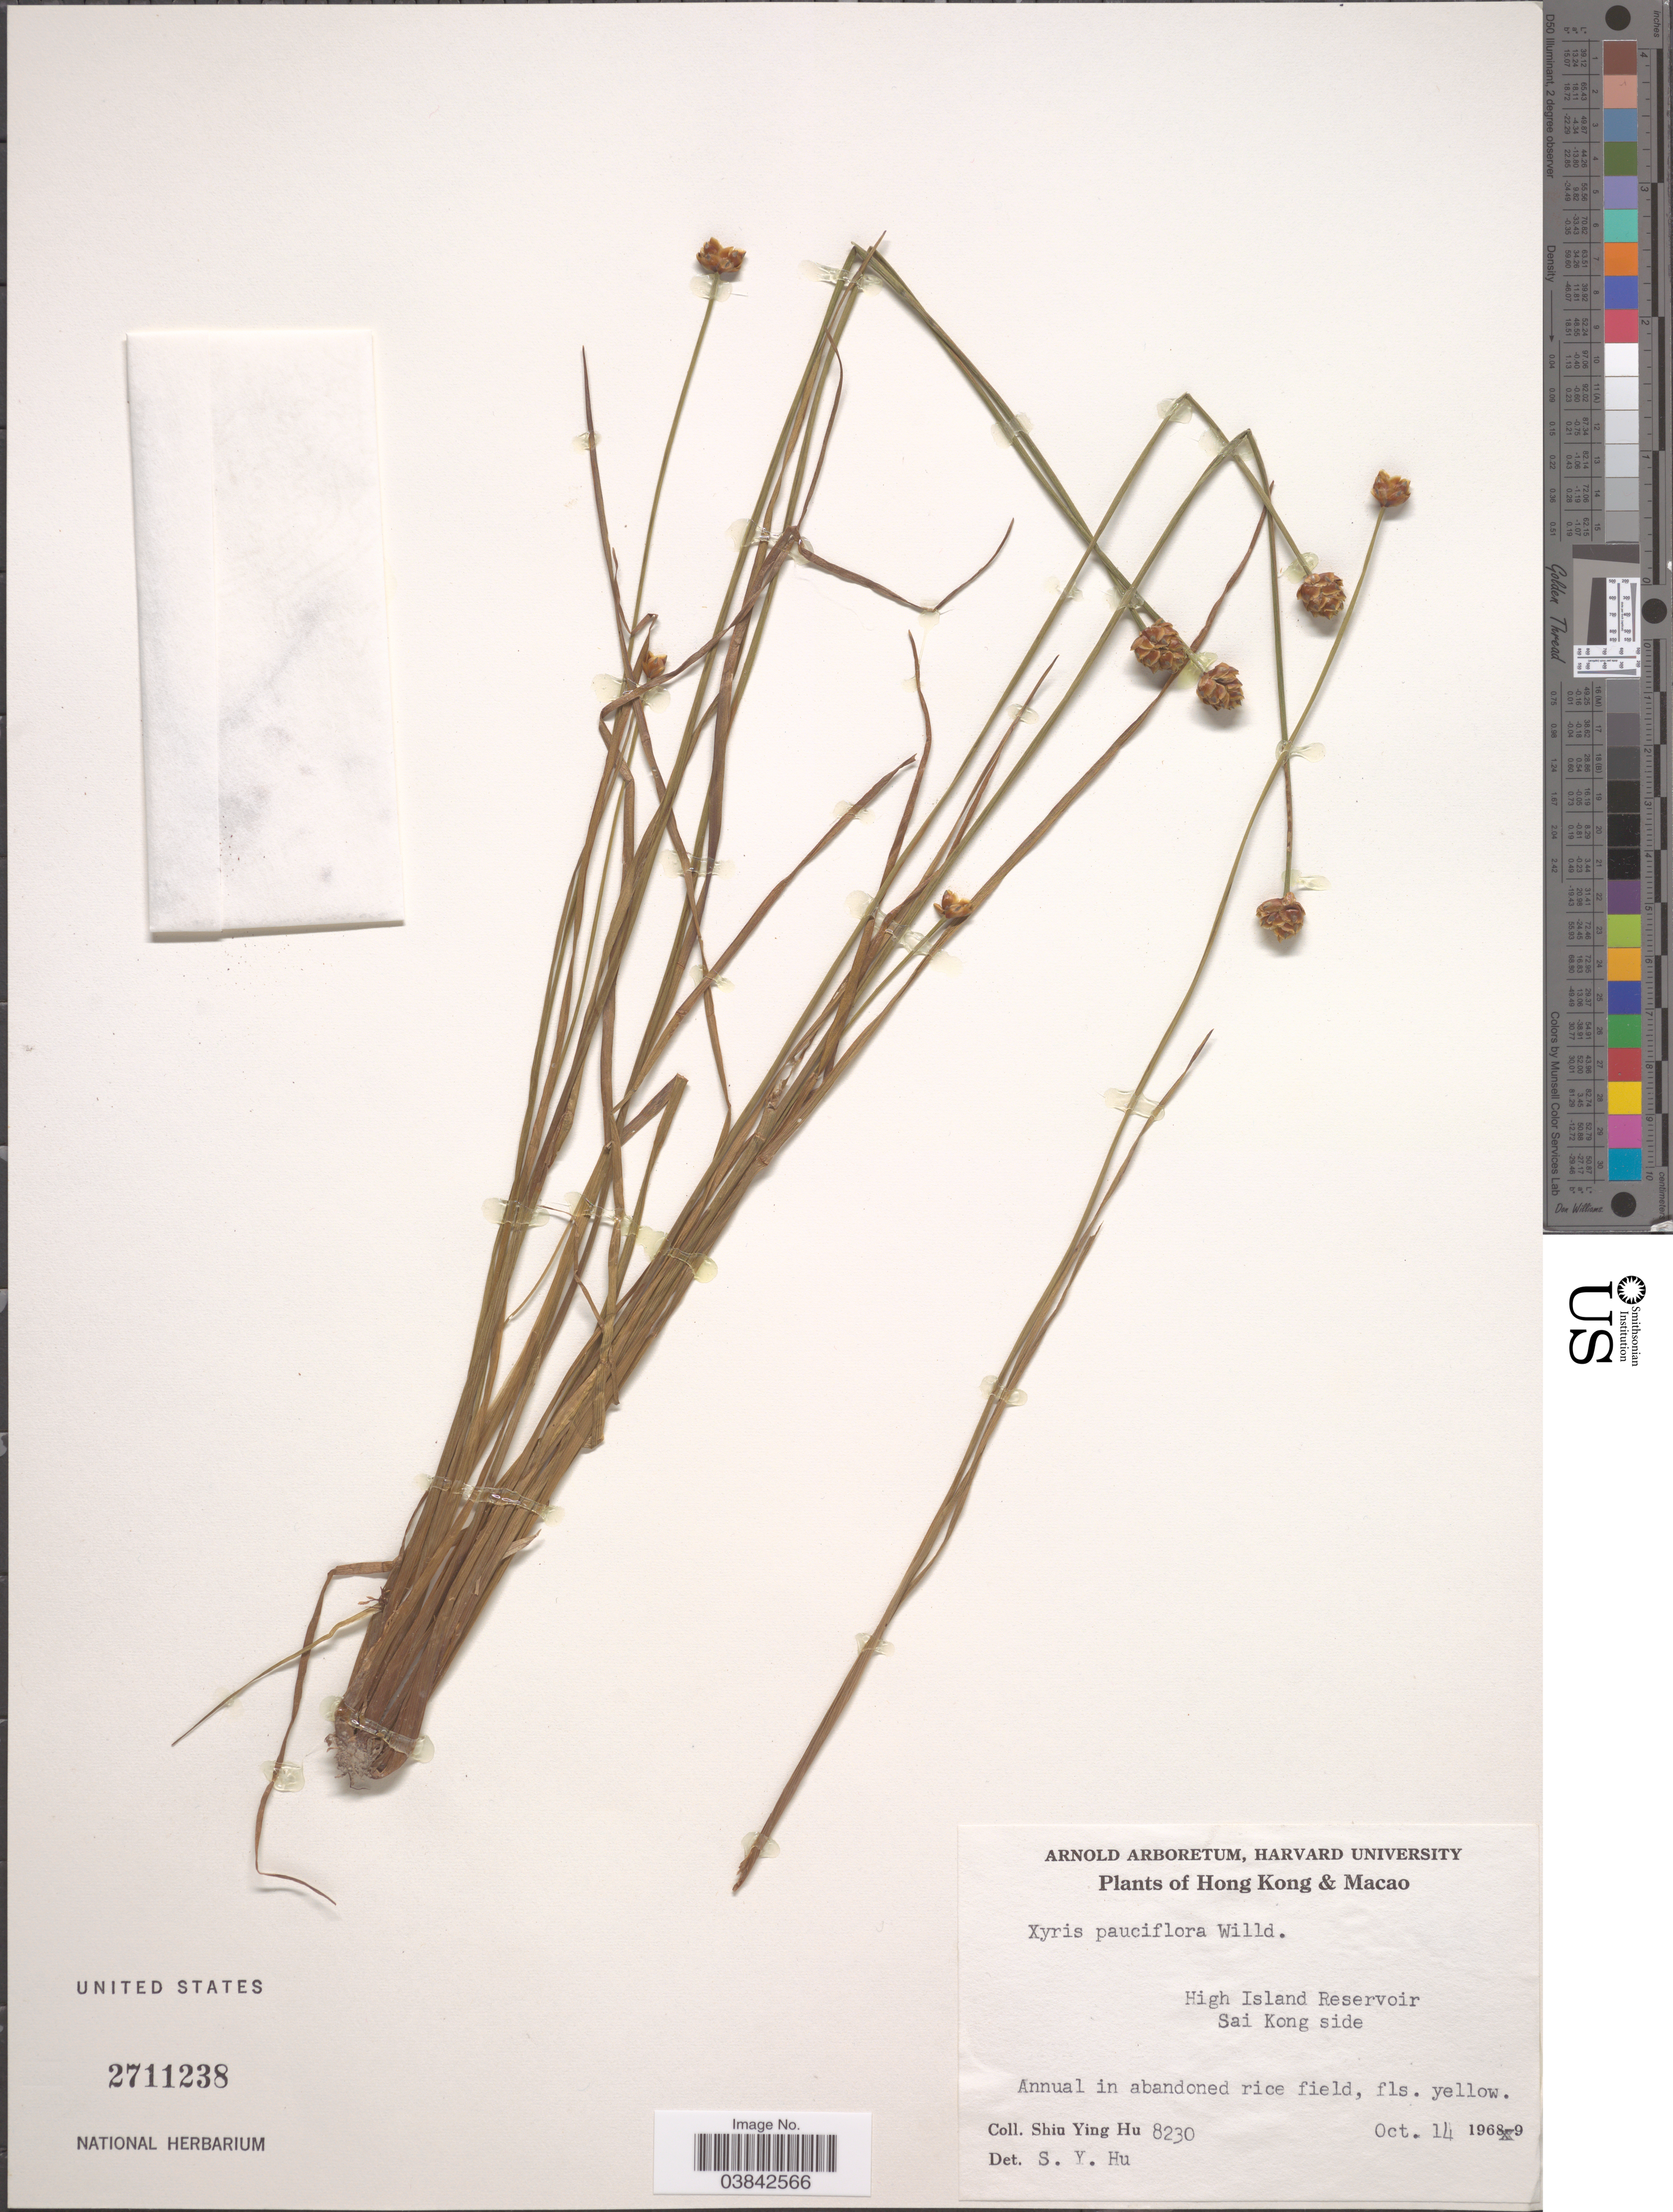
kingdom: Plantae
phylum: Tracheophyta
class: Liliopsida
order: Poales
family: Xyridaceae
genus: Xyris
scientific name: Xyris pauciflora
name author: Willd.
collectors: S. Y. Hu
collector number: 8230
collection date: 1969-10-14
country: China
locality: Hong Kong & Macao. High Island Reservoir, Sai Kong side.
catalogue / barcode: US 2711238